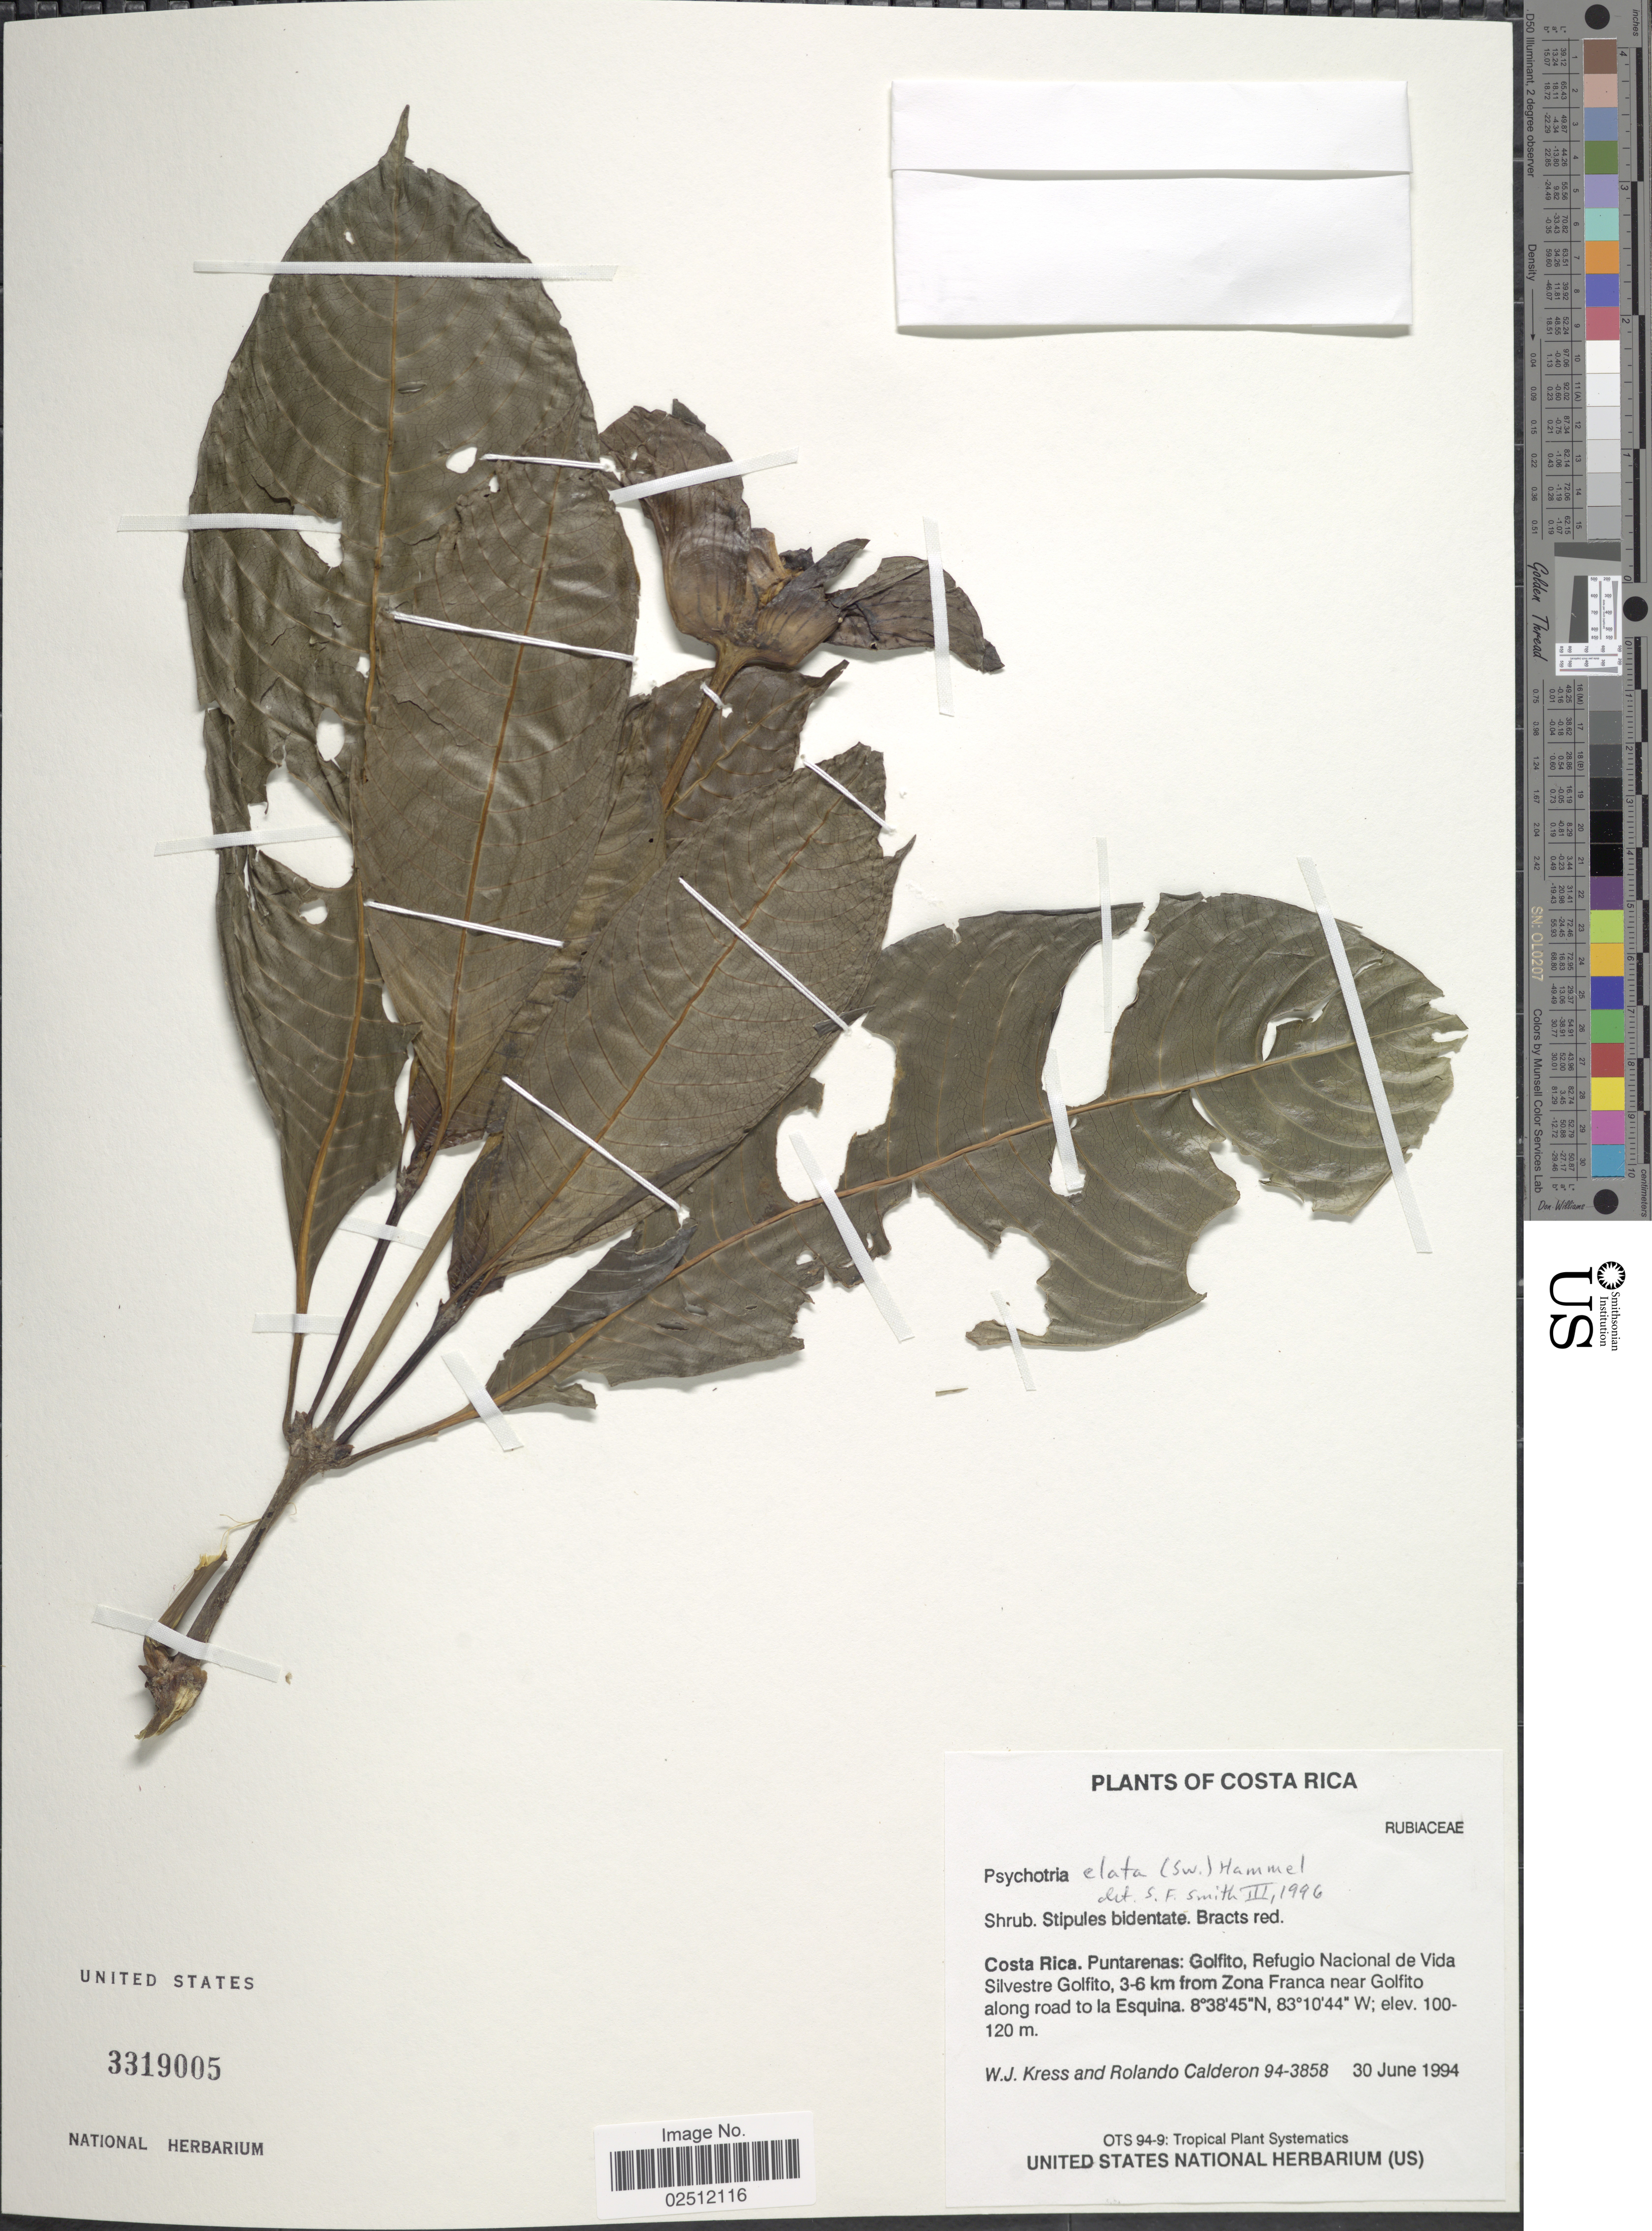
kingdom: Plantae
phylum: Tracheophyta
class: Magnoliopsida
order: Gentianales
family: Rubiaceae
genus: Psychotria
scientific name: Psychotria elata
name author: (Sw.) Hammel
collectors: W. J. Kress & R. Calderon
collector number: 94-3858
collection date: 1994-06-30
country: Costa Rica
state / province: Puntarenas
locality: Golfito, Refugio Nacional de Vida Silvestre Golfito, 3-6 km from Zona Franca near Golfito along road to la Esquina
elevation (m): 100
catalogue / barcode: US 3319005